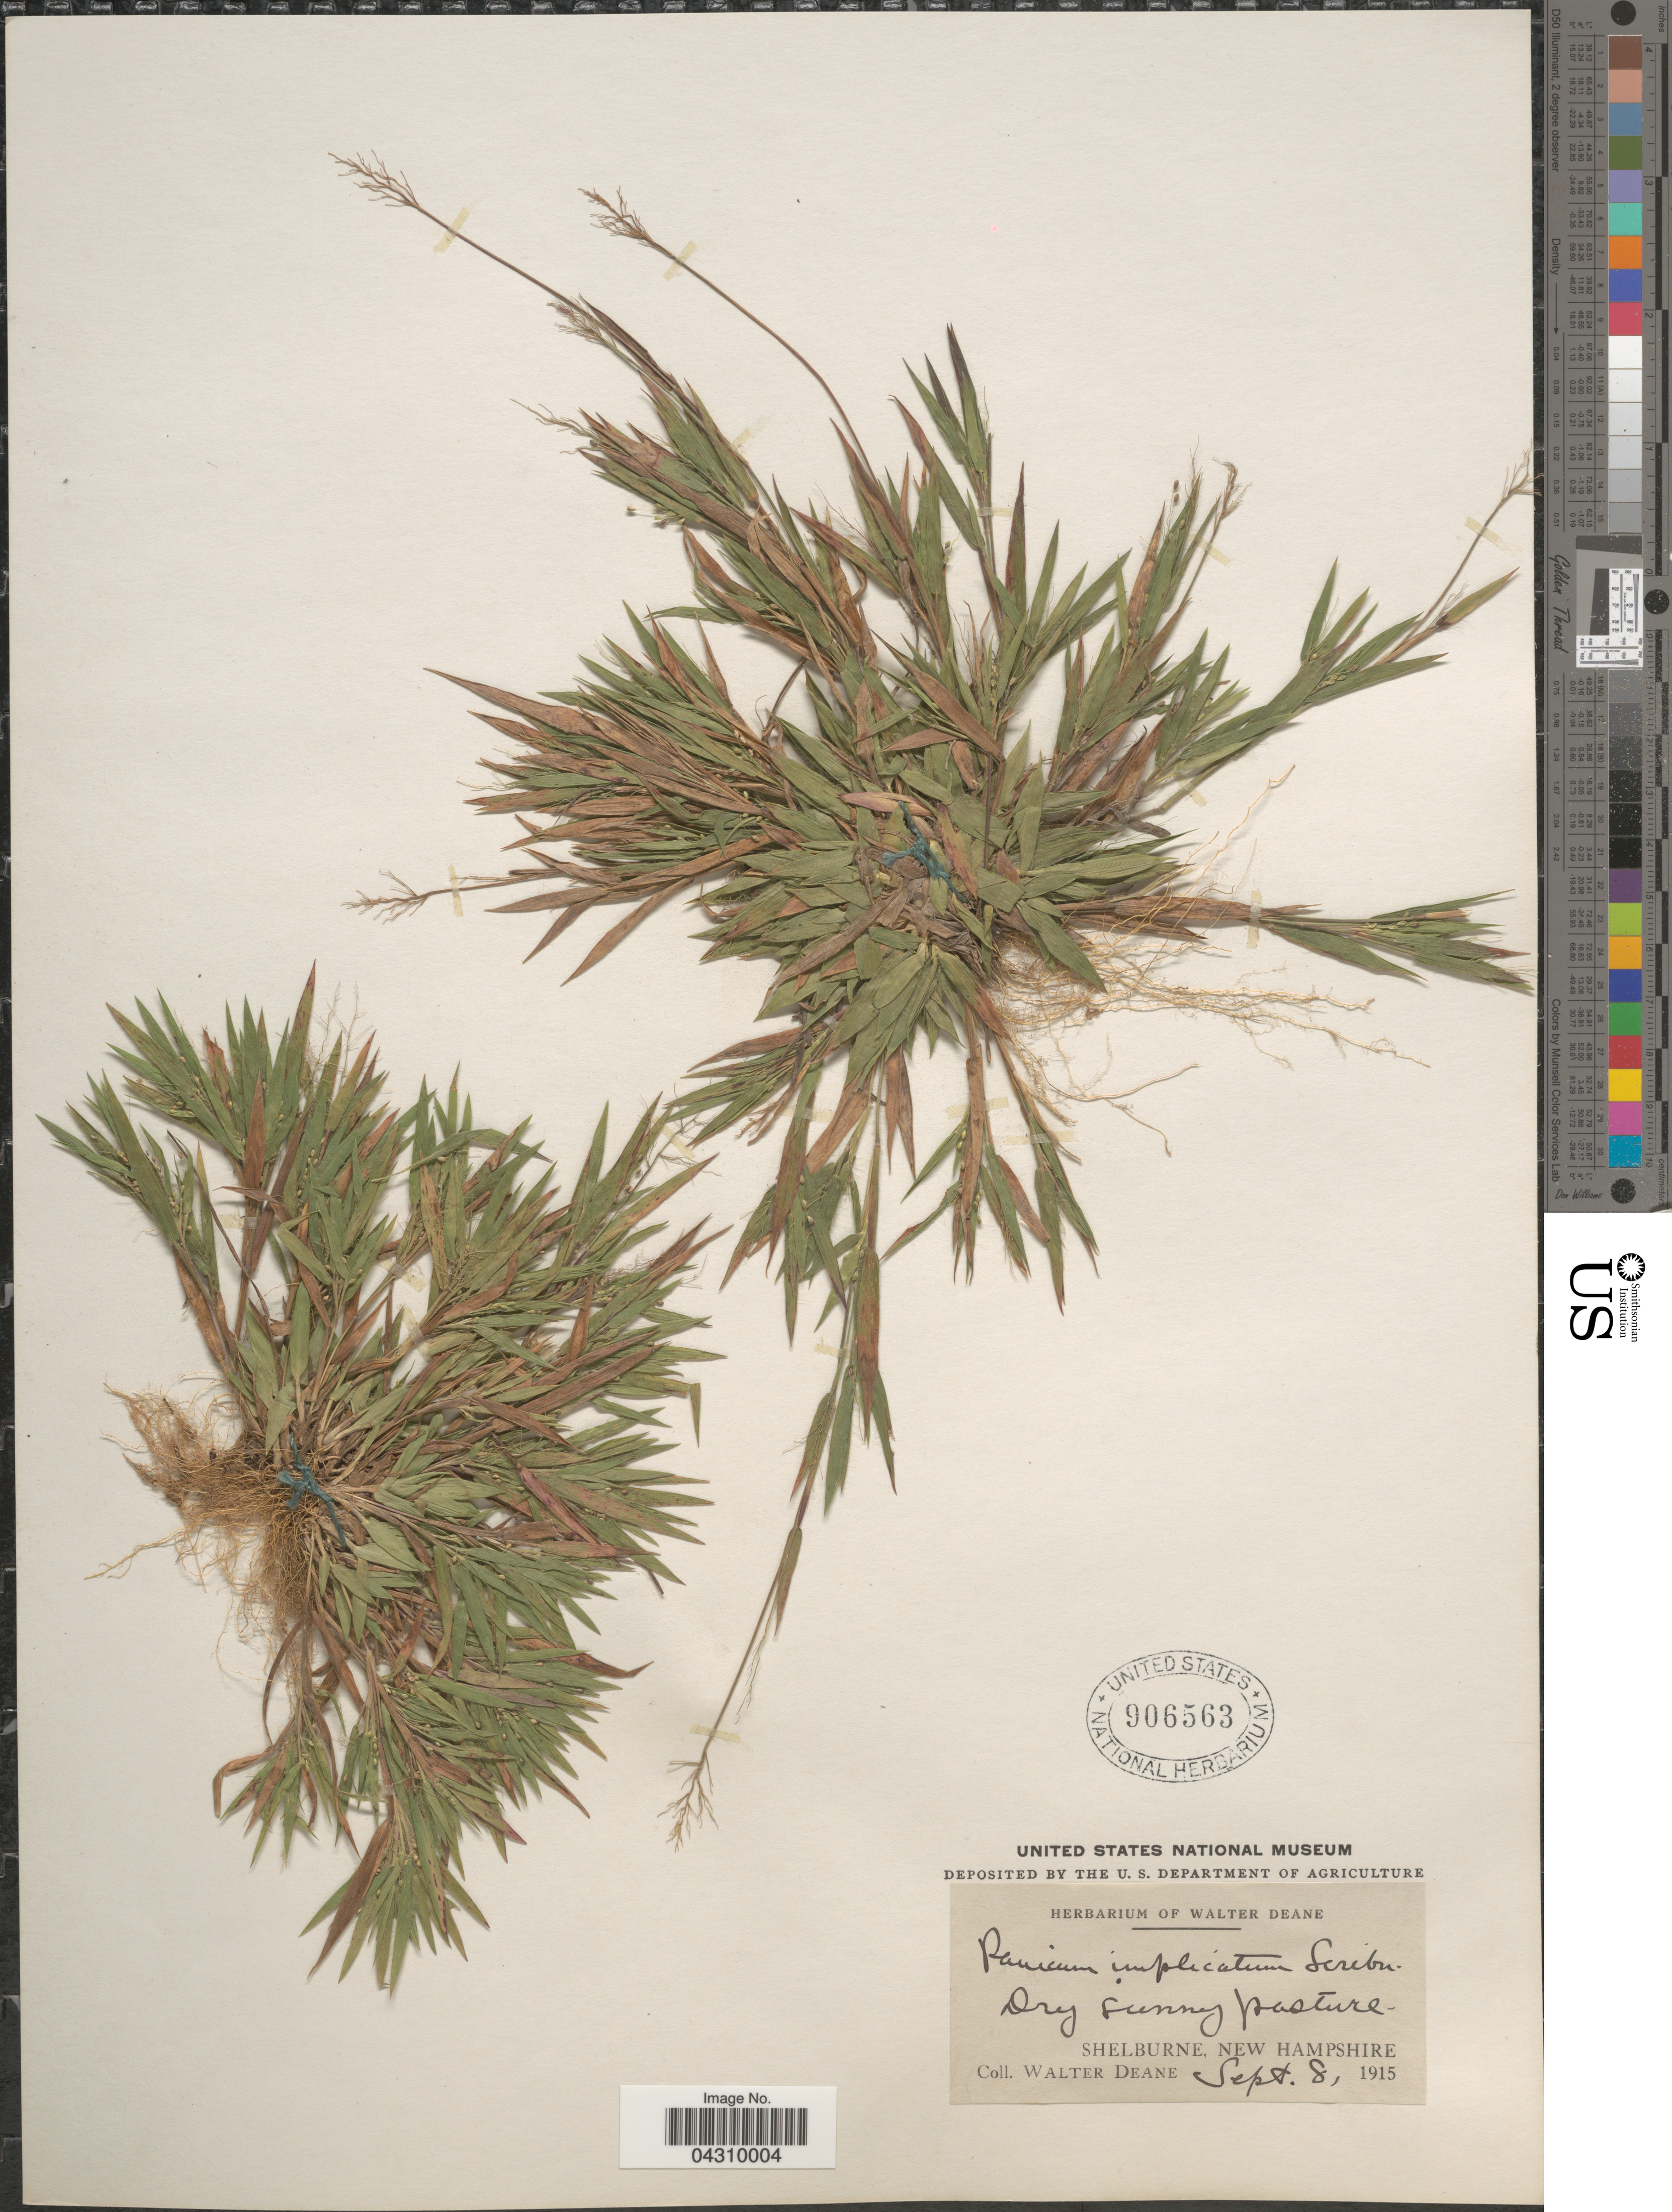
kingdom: Plantae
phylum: Tracheophyta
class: Liliopsida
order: Poales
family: Poaceae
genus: Dichanthelium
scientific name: Dichanthelium acuminatum var. acuminatum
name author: (Sw.) Gould & C.A. Clark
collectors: W. Deane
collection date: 1915-09-08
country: United States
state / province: New Hampshire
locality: Shelburne.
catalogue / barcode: US 906563